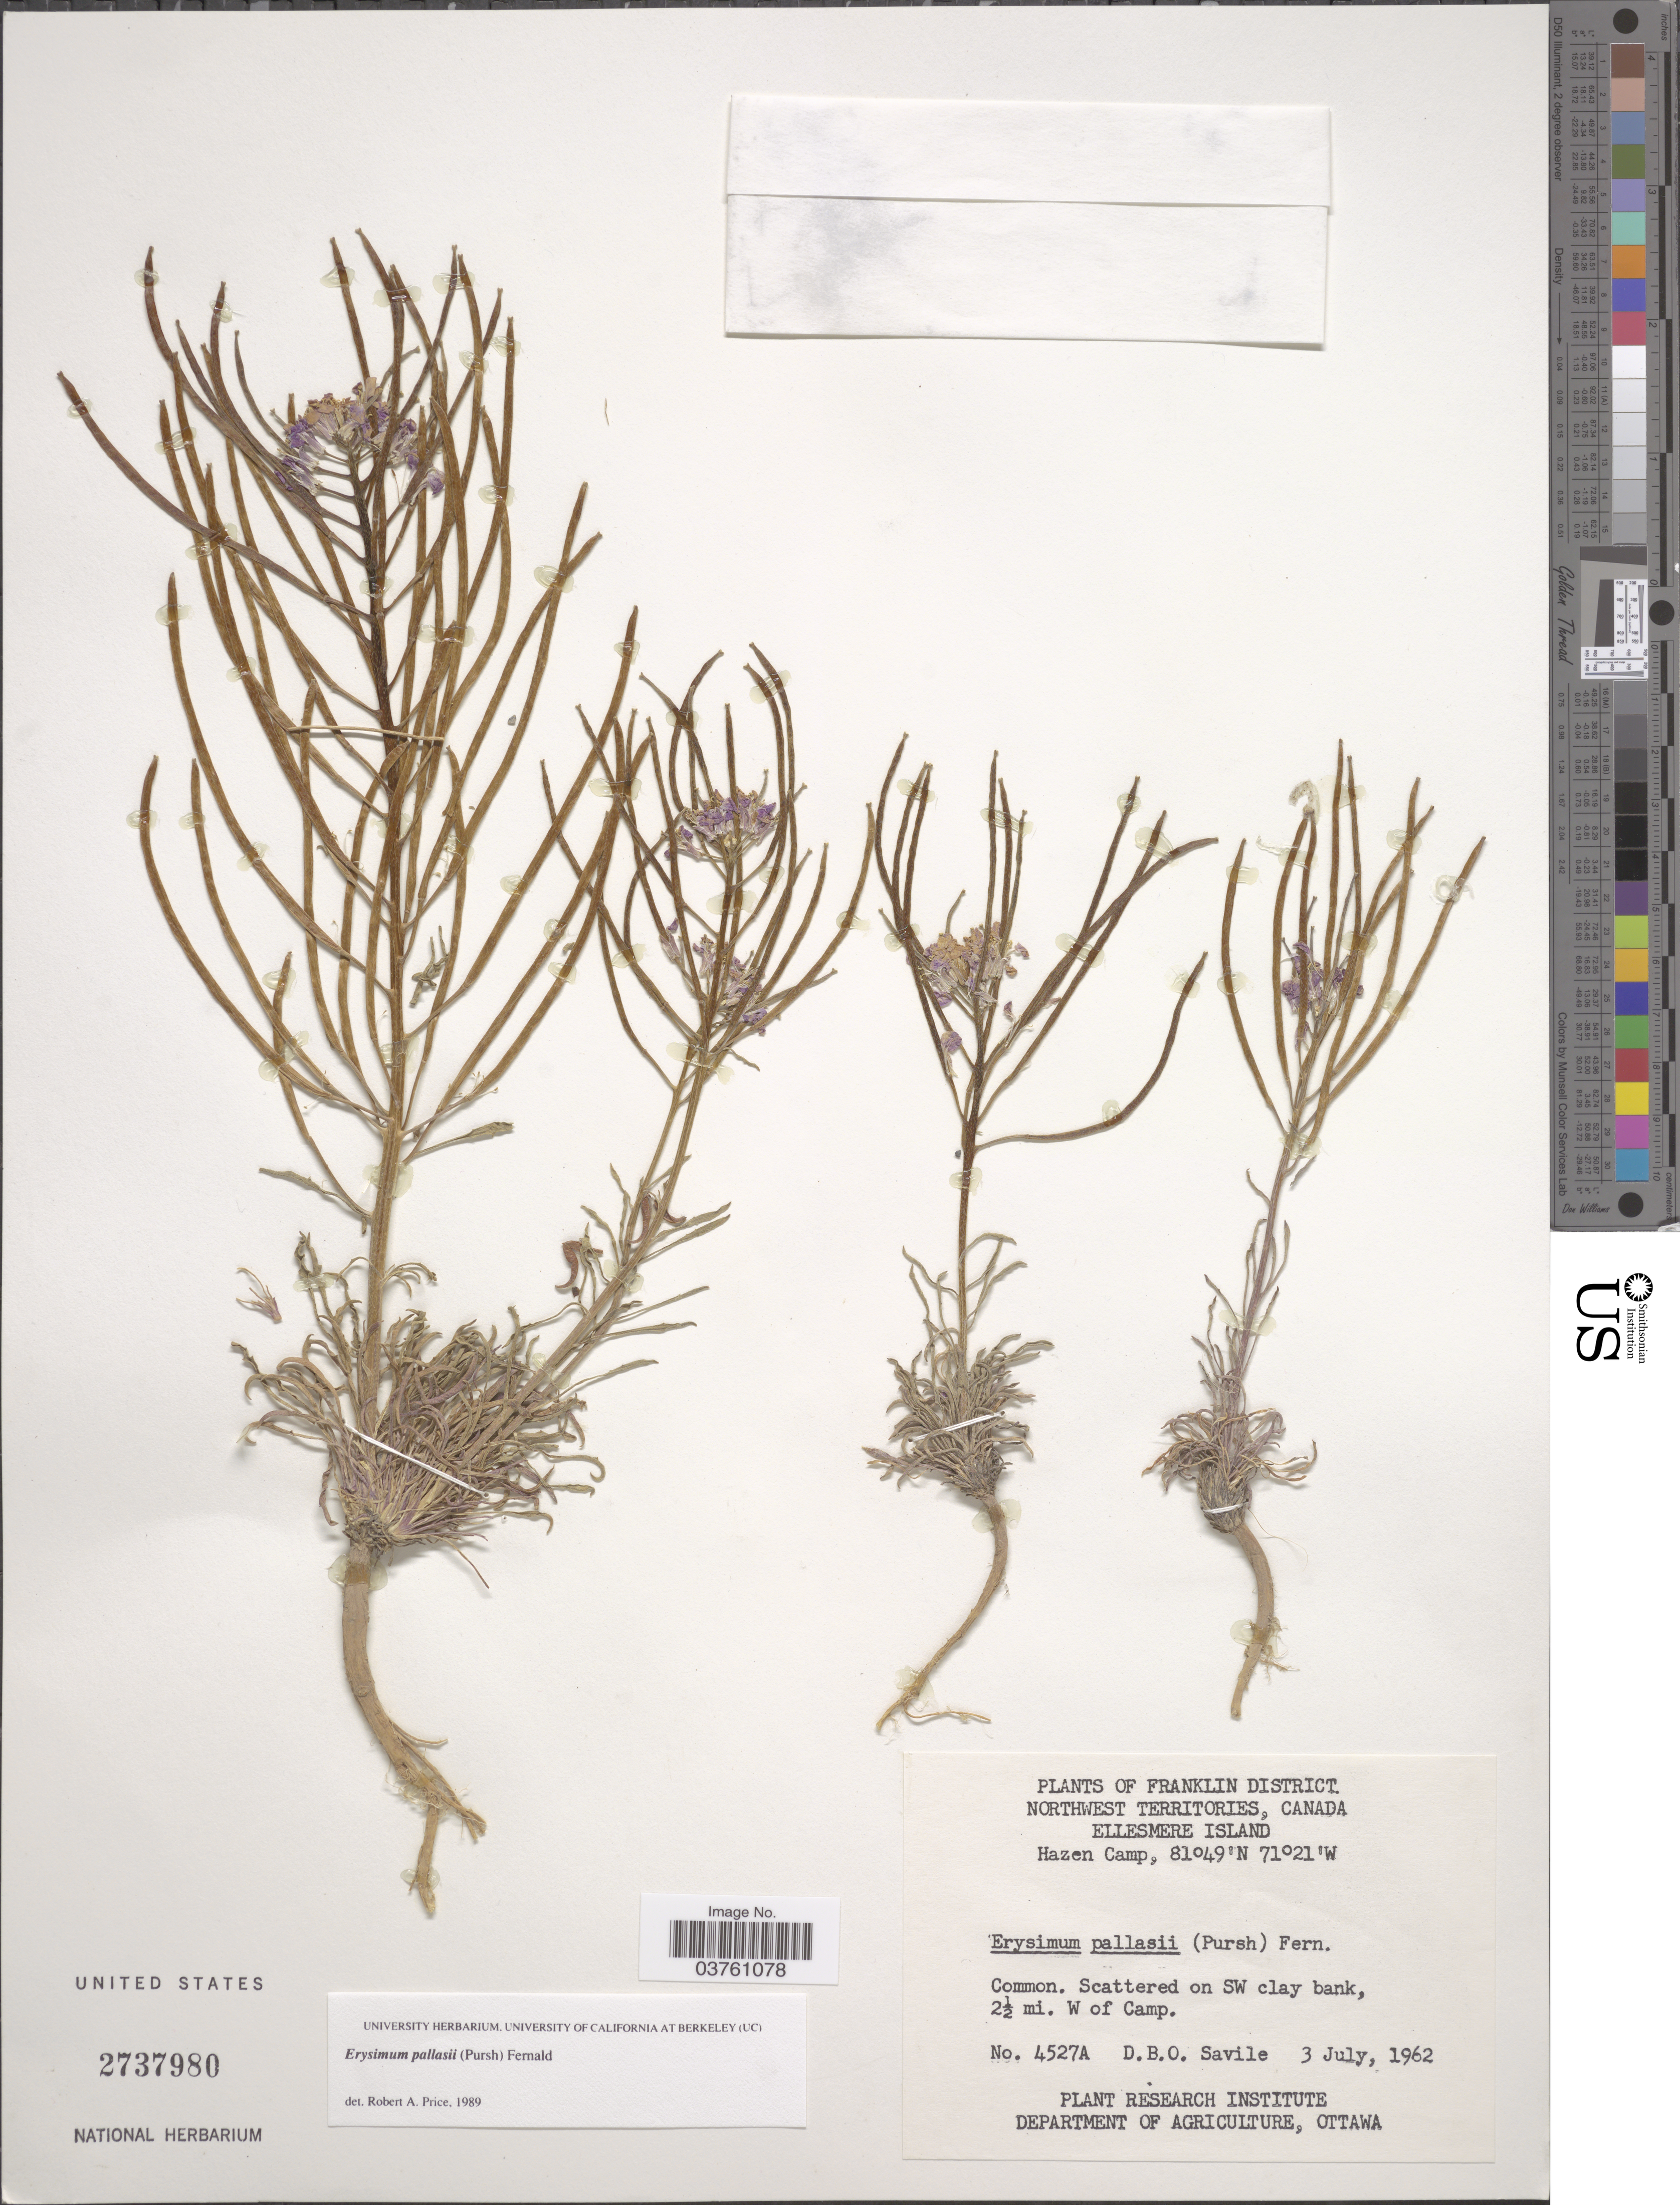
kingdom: Plantae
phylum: Tracheophyta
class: Magnoliopsida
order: Brassicales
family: Brassicaceae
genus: Erysimum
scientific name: Erysimum pallasii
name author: (Pursh) Fernald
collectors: D. Savile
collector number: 4527A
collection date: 1962-07-03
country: Canada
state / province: Northwest Territories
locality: Franklin District. Ellesmere Island. Hazen Camp. Scattered on SW clay bank, 2½ mi. W of Camp.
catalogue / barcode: US 2737980